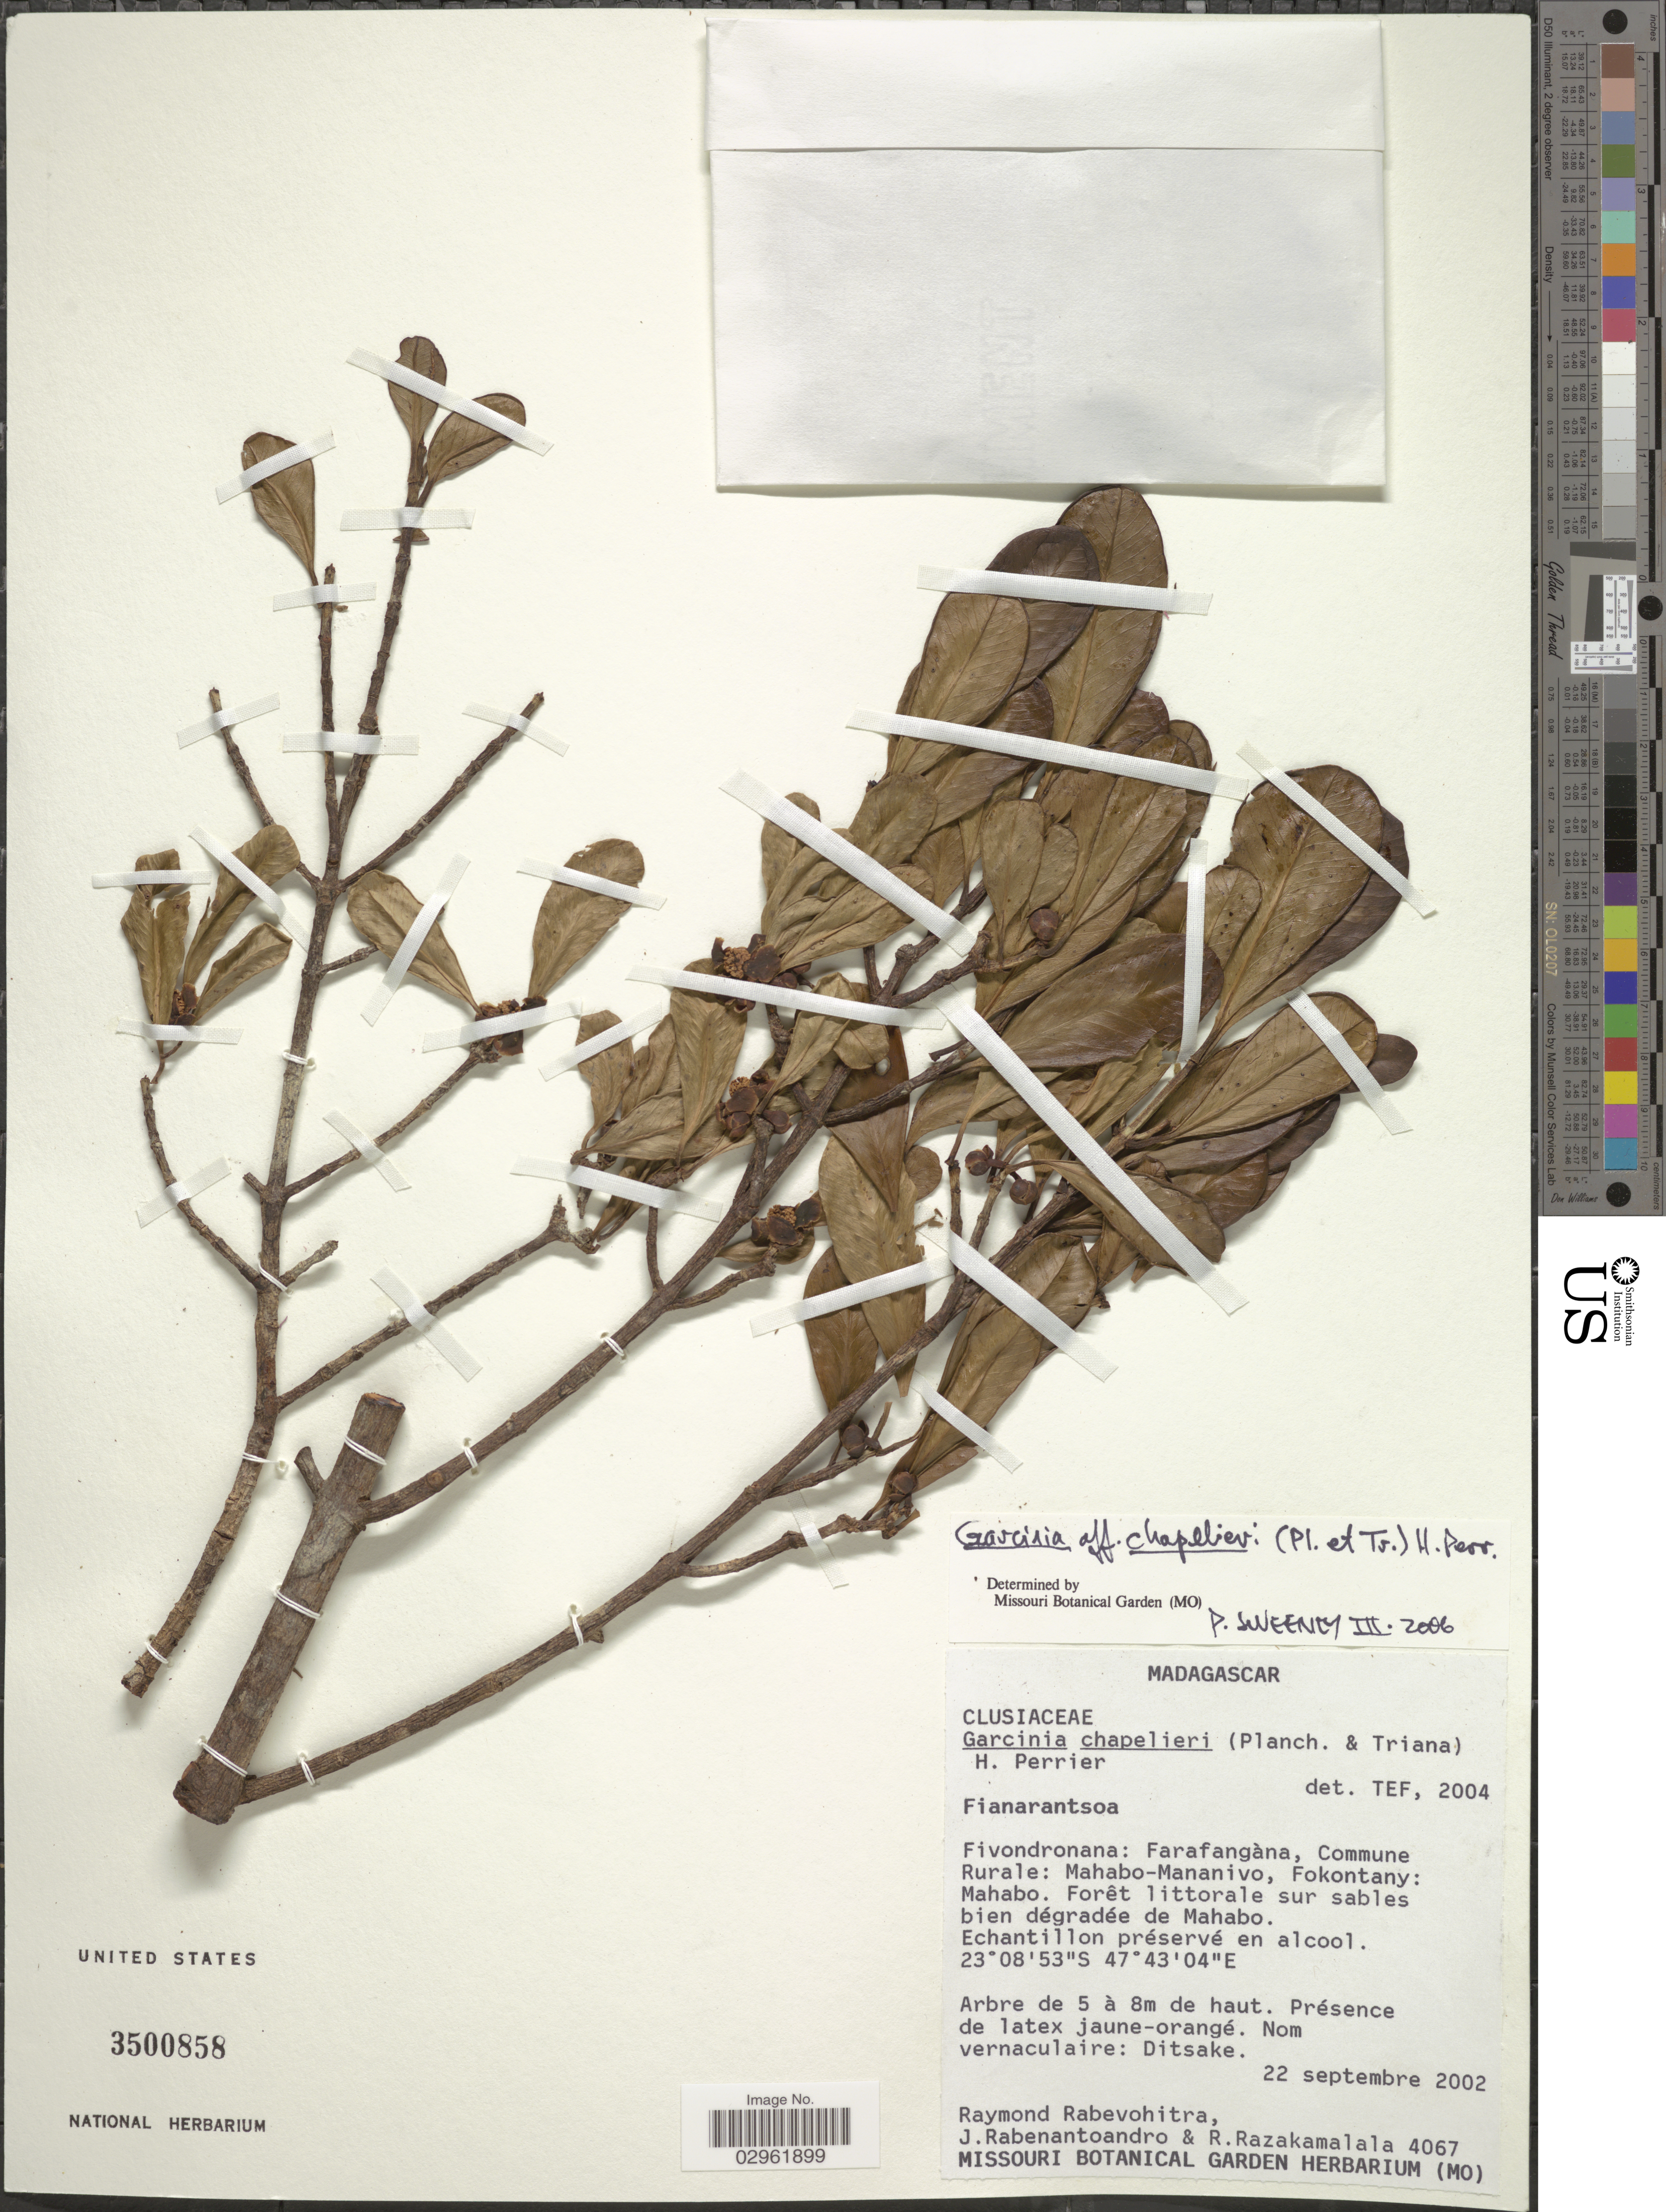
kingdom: Plantae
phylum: Tracheophyta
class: Magnoliopsida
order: Malpighiales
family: Clusiaceae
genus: Garcinia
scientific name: Garcinia chapelieri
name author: (Planch. & Triana) H. Perrier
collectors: R. Rabevohitra, J. Rabenantoandro & R. Razakamalala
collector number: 4067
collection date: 2002-09-22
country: Madagascar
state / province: Atsimo-Atsinanana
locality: Fivondronana: Farafangàna, Commune Rurale: Mahabo-Mananivo, Fokontany: Mahabo, Forêt littorale sur sables bien dégradée de Mahabo.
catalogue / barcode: US 3500858